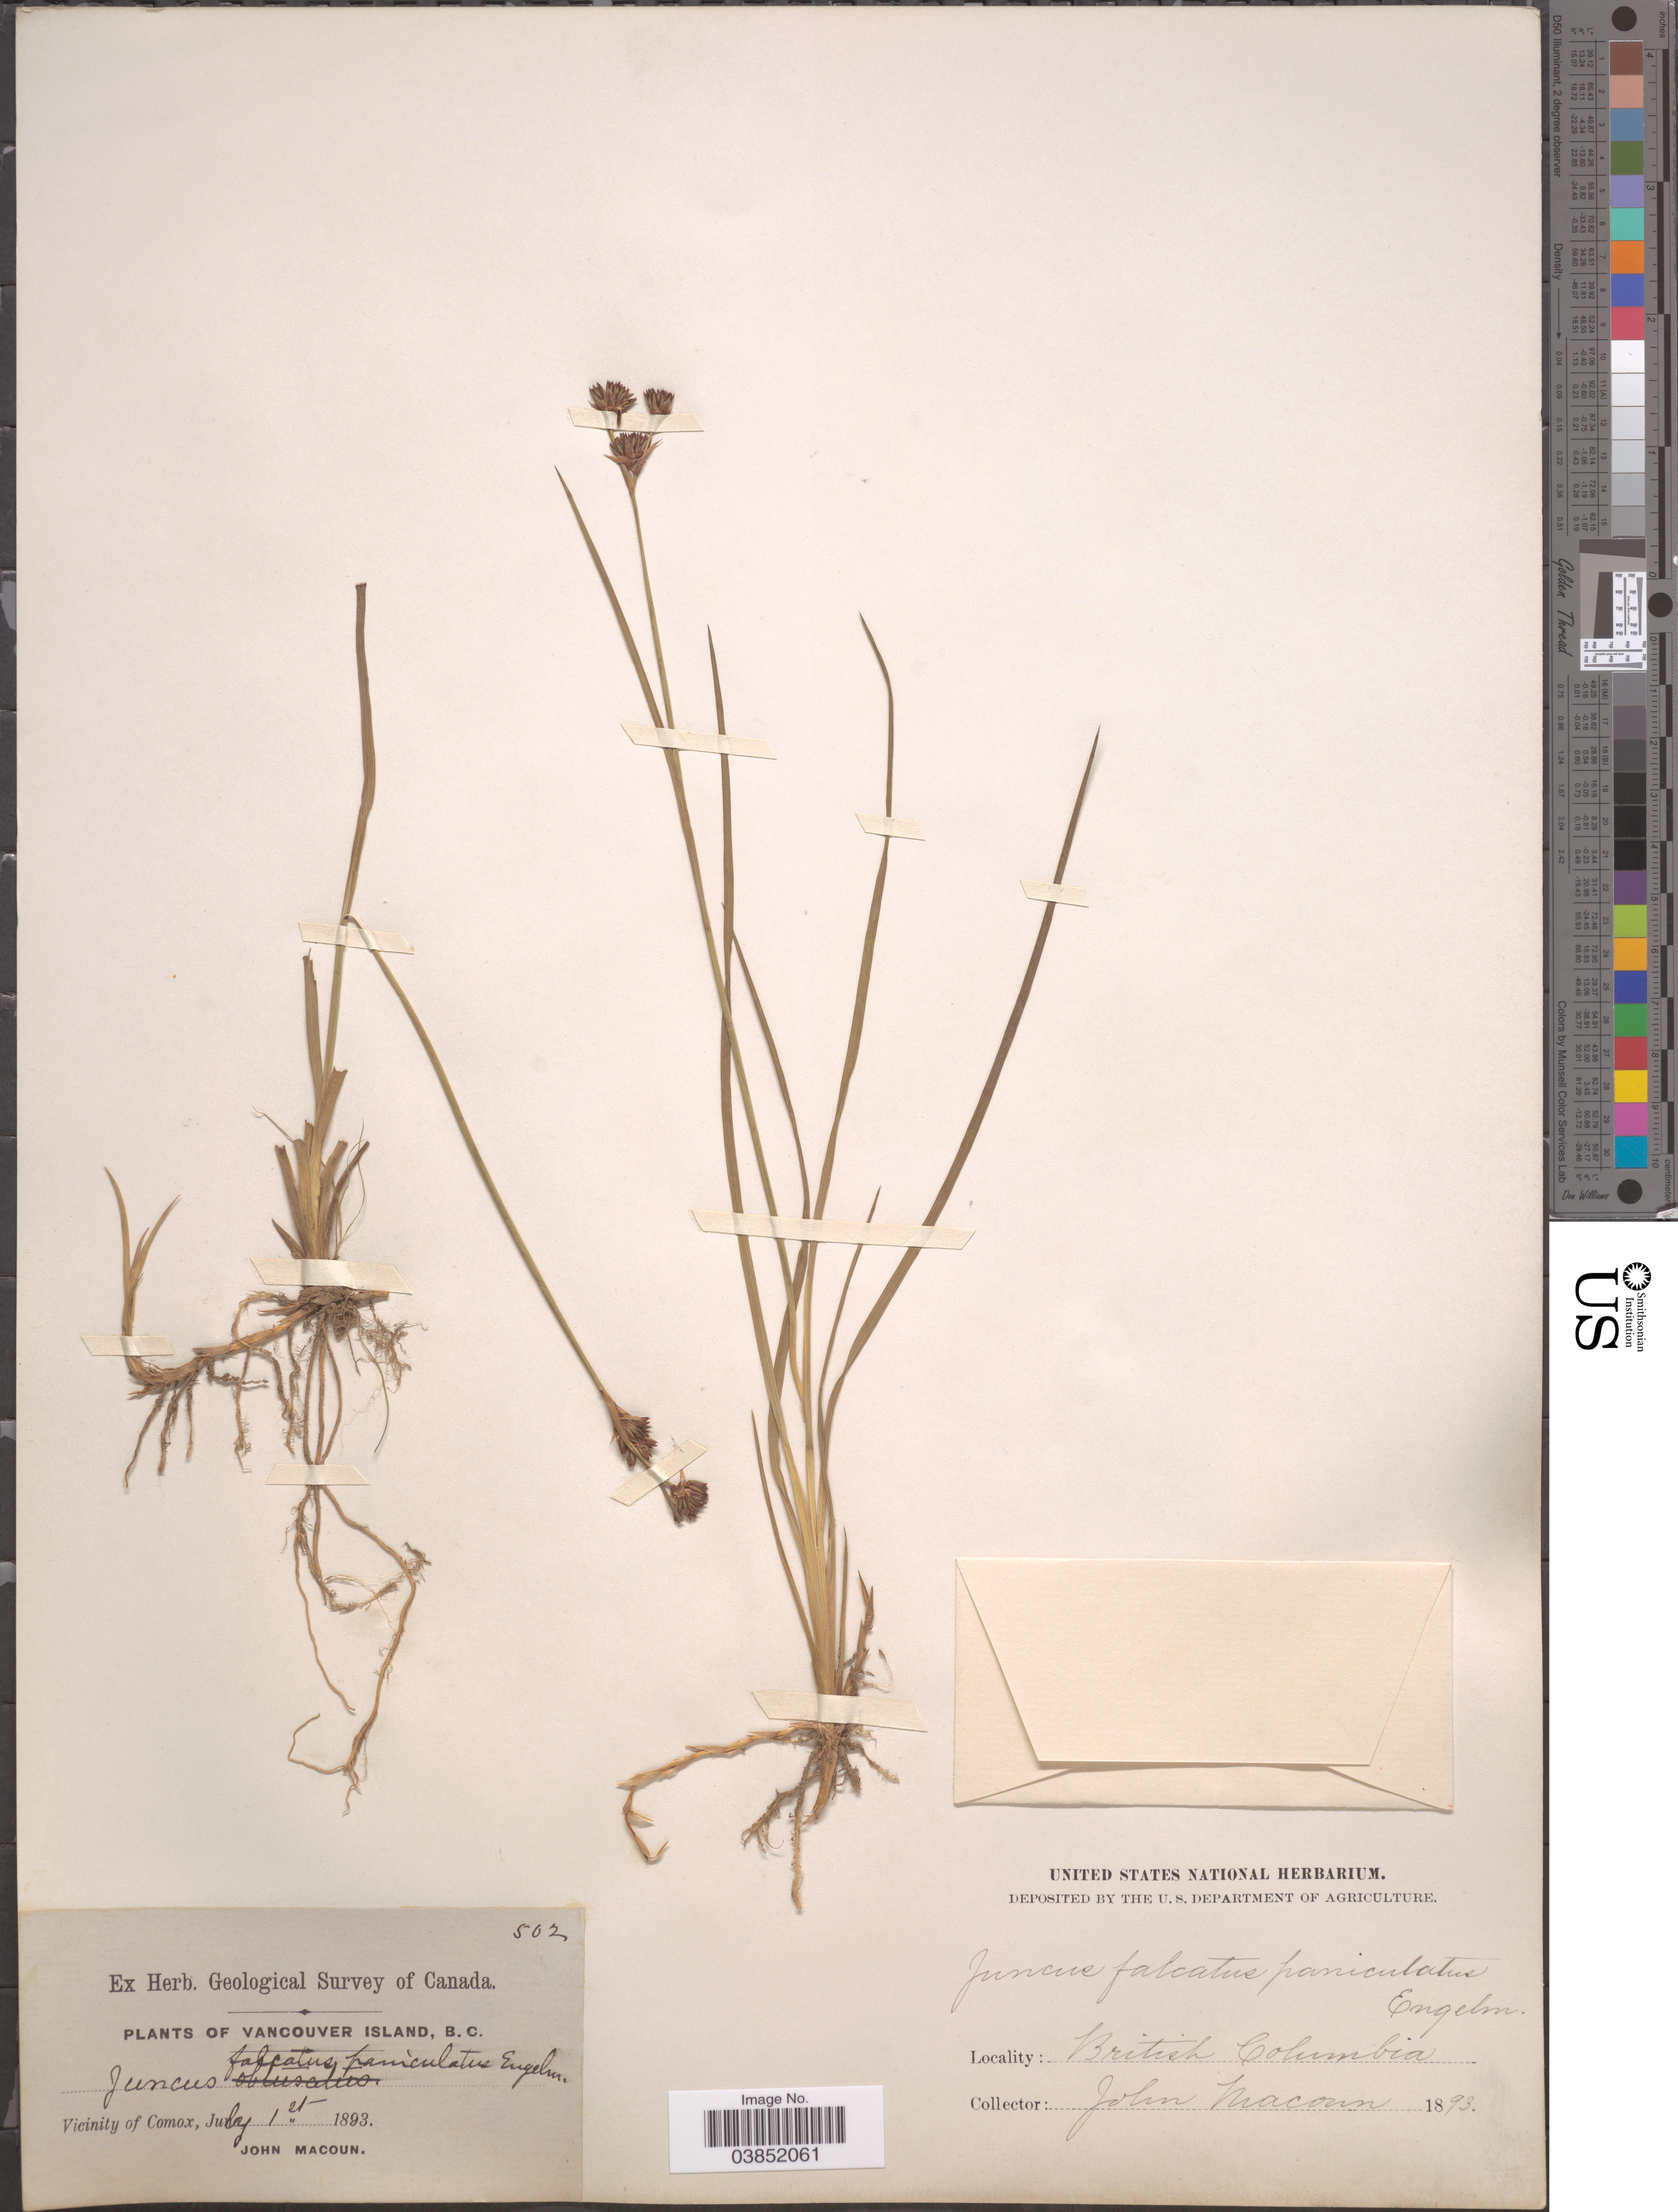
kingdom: Plantae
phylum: Tracheophyta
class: Liliopsida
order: Poales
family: Juncaceae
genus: Juncus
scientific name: Juncus covillei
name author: Piper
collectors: J. Macoun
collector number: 502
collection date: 1893-07-01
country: Canada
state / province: British Columbia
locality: Vancouver Islanc. Vicinity of Comox.